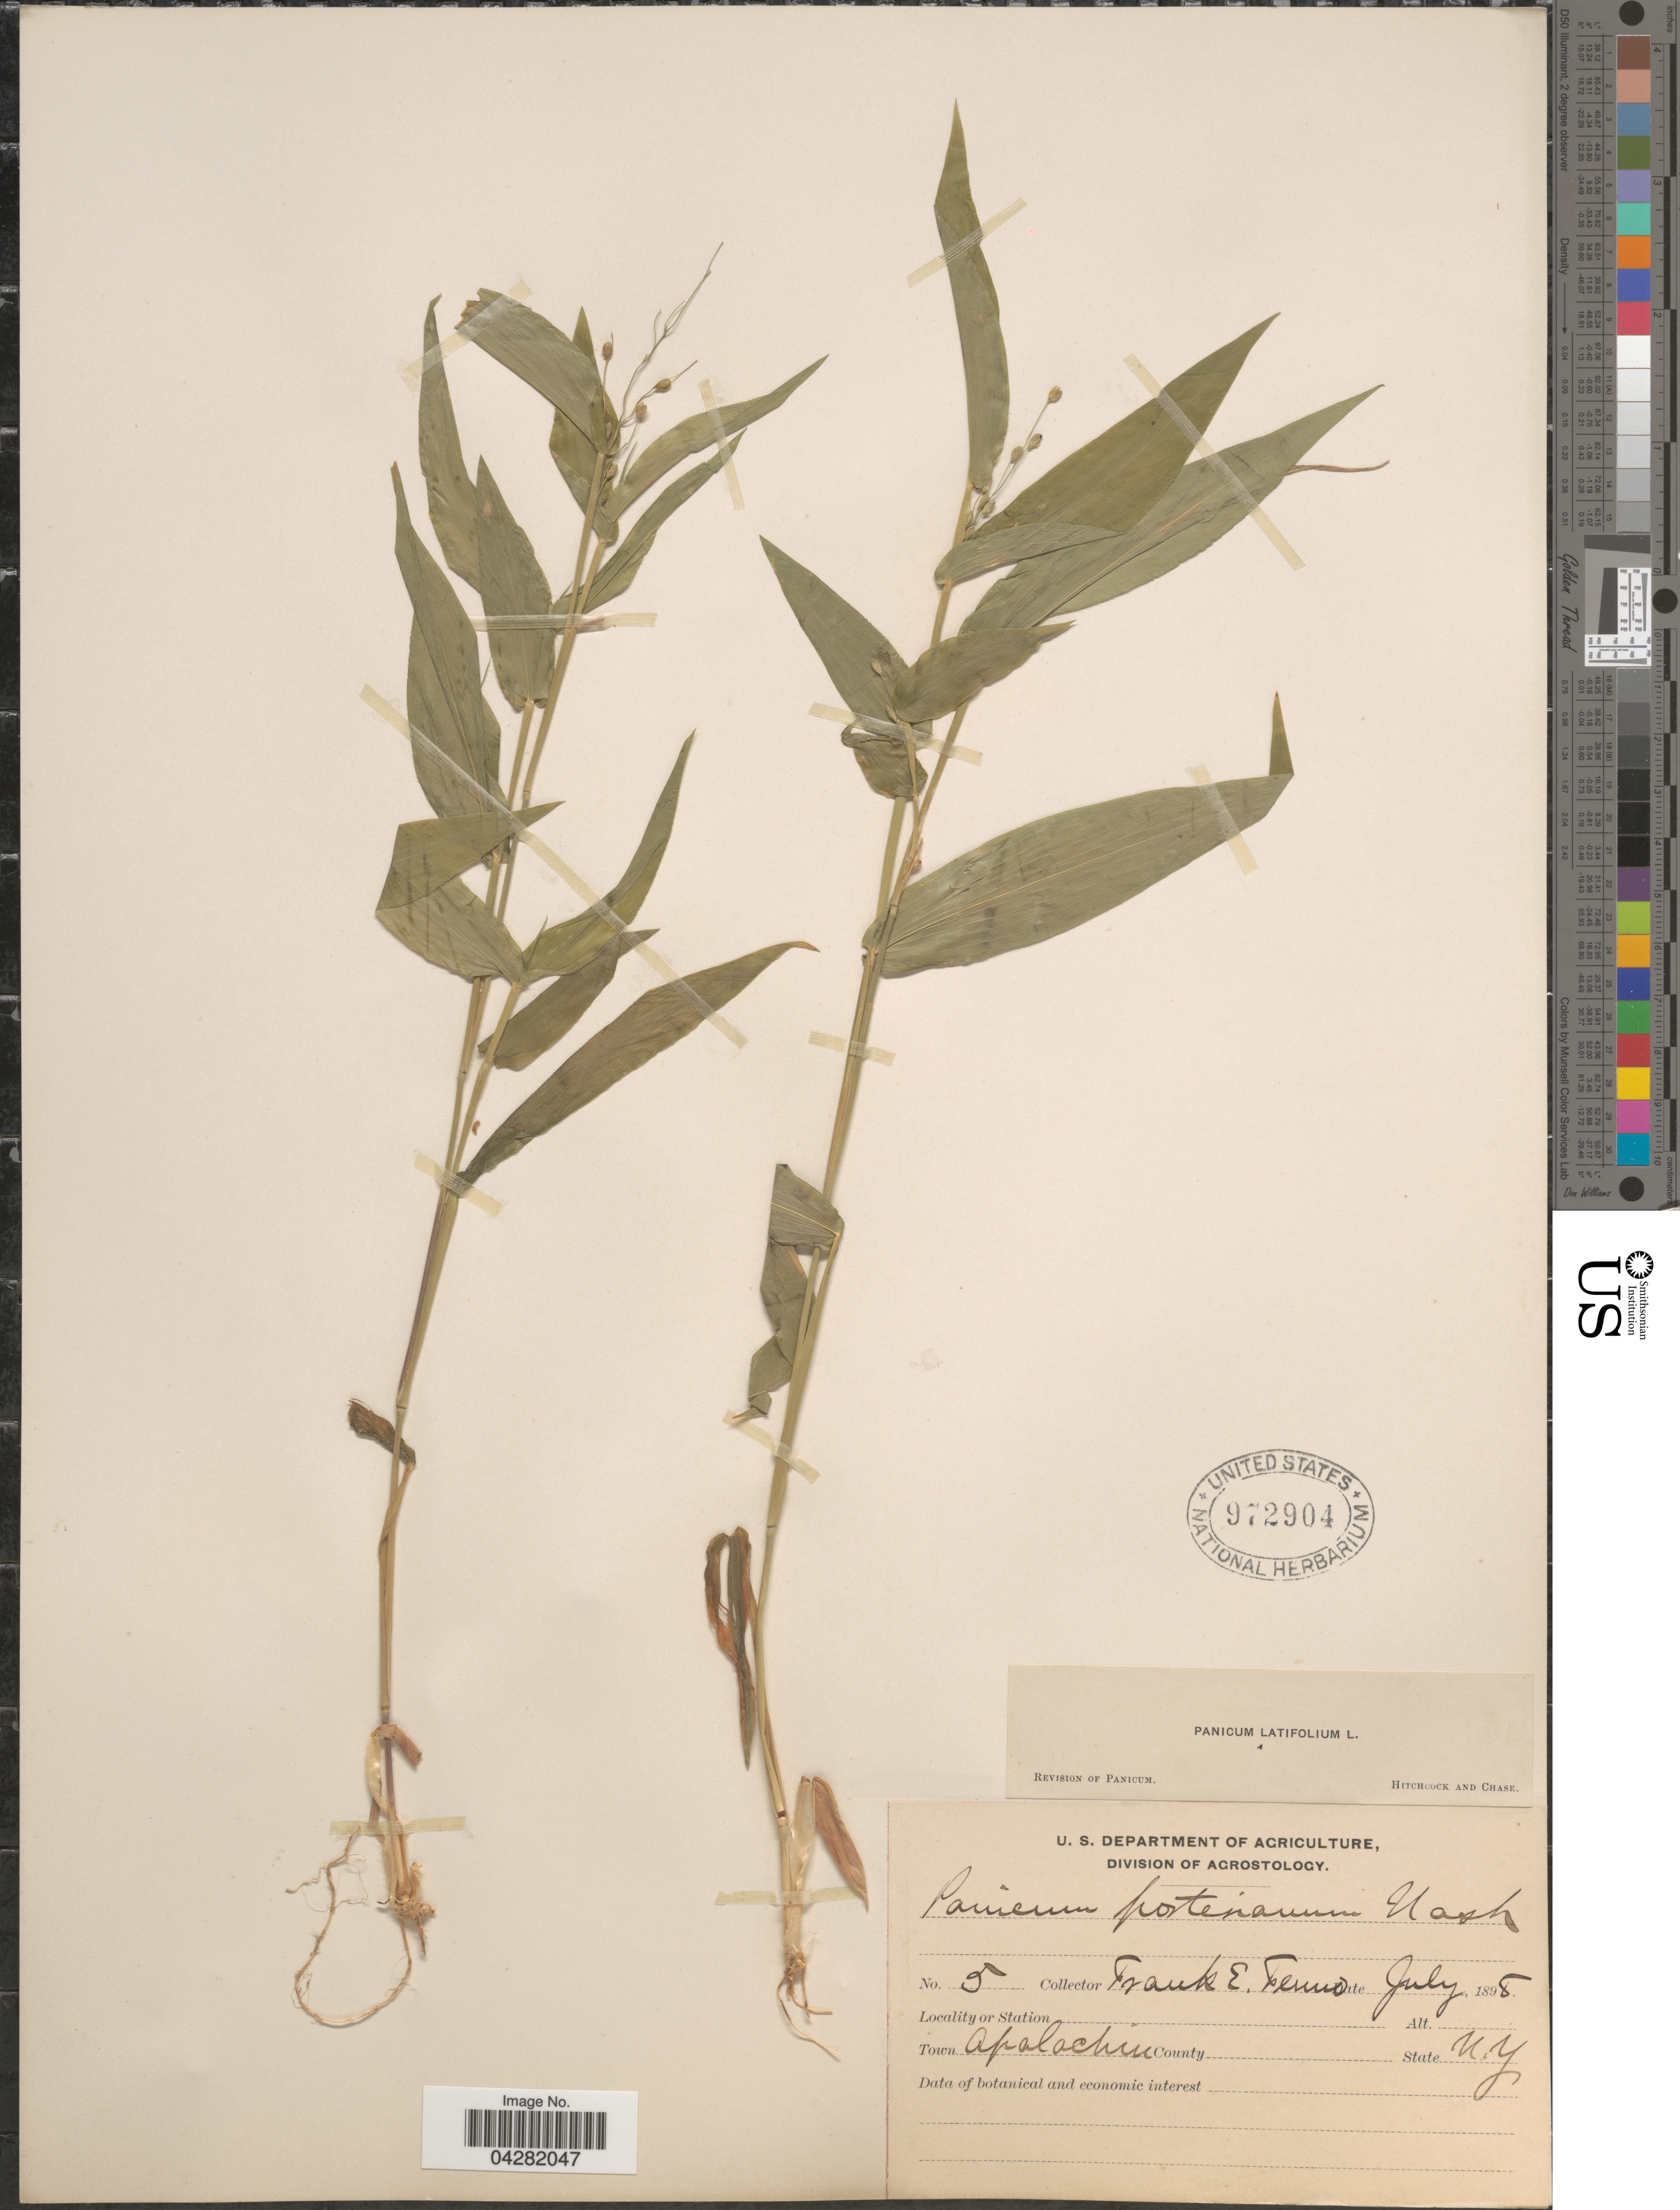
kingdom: Plantae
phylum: Tracheophyta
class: Liliopsida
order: Poales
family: Poaceae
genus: Dichanthelium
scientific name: Dichanthelium latifolium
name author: (L.) Harvill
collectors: F. Fenno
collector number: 5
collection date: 1898-07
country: United States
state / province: New York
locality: Town Apalachin.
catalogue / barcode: US 972904